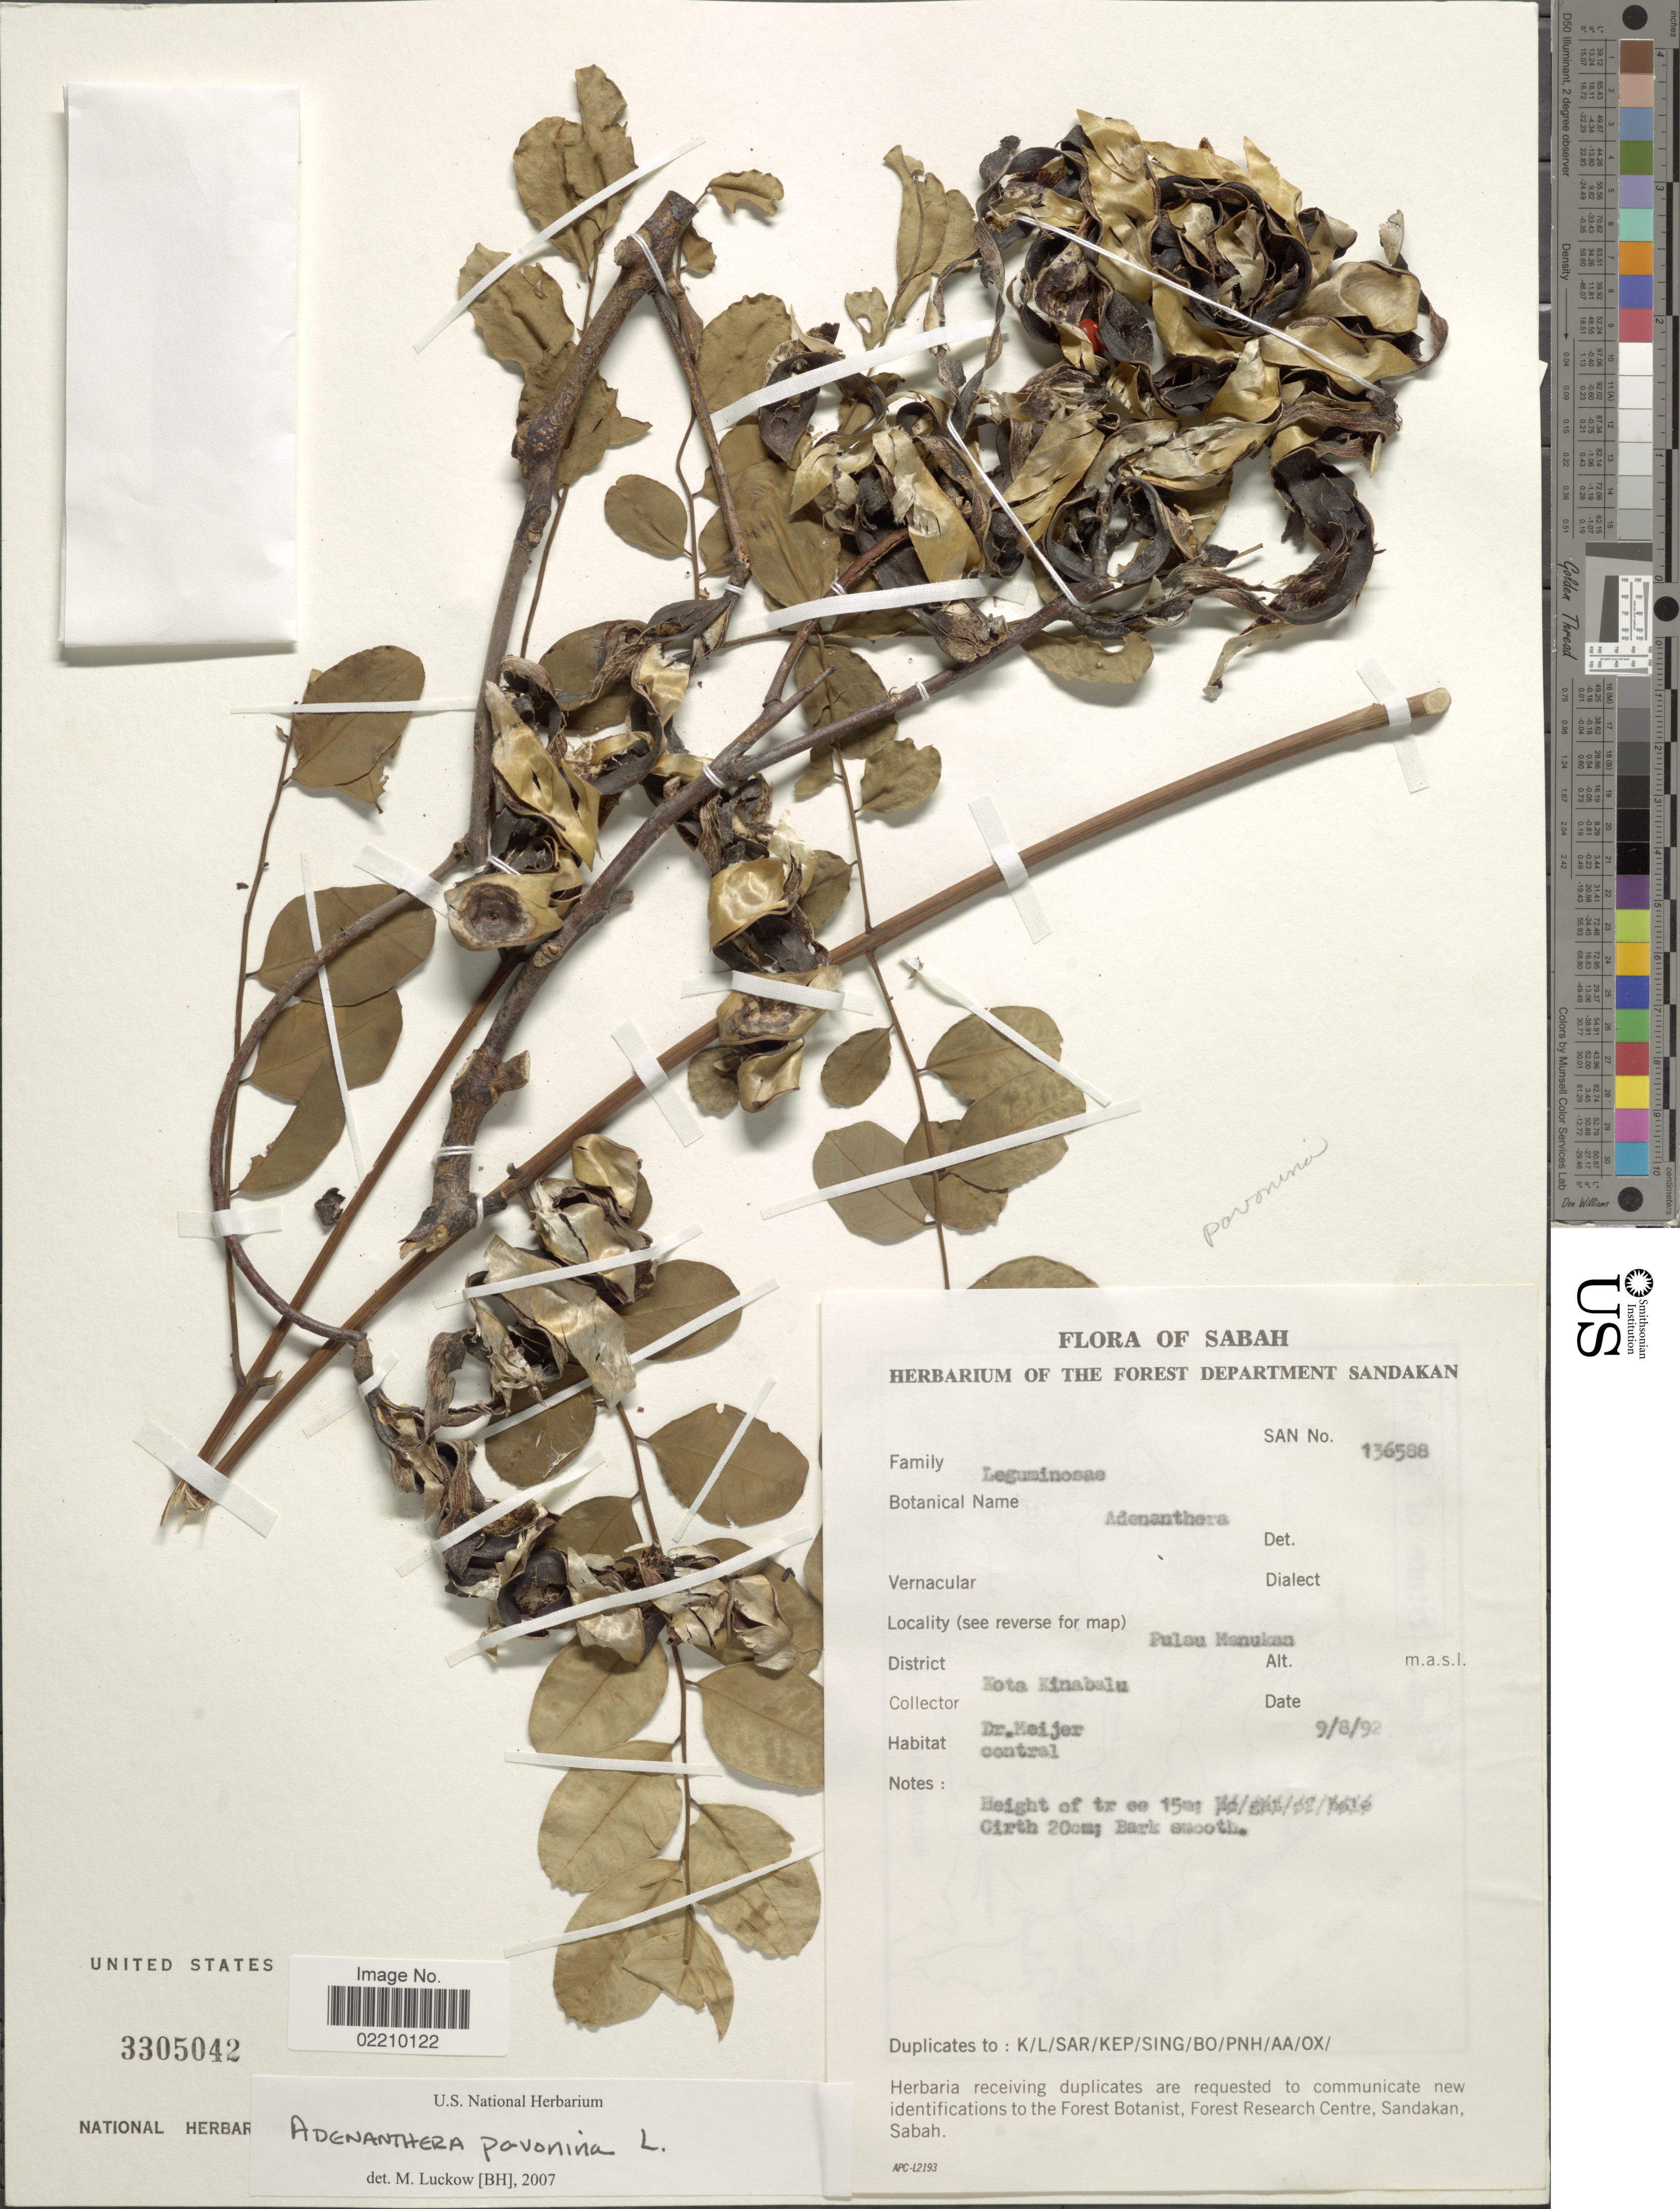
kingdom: Plantae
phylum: Tracheophyta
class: Magnoliopsida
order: Fabales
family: Fabaceae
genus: Adenanthera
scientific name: Adenanthera pavonina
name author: L.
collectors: -- Meijer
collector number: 136588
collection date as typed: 9/8/92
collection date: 1992-08-09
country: Malaysia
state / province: Sabah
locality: District Kota Kinabalu, Pulau Manukan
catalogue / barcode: US 3305042